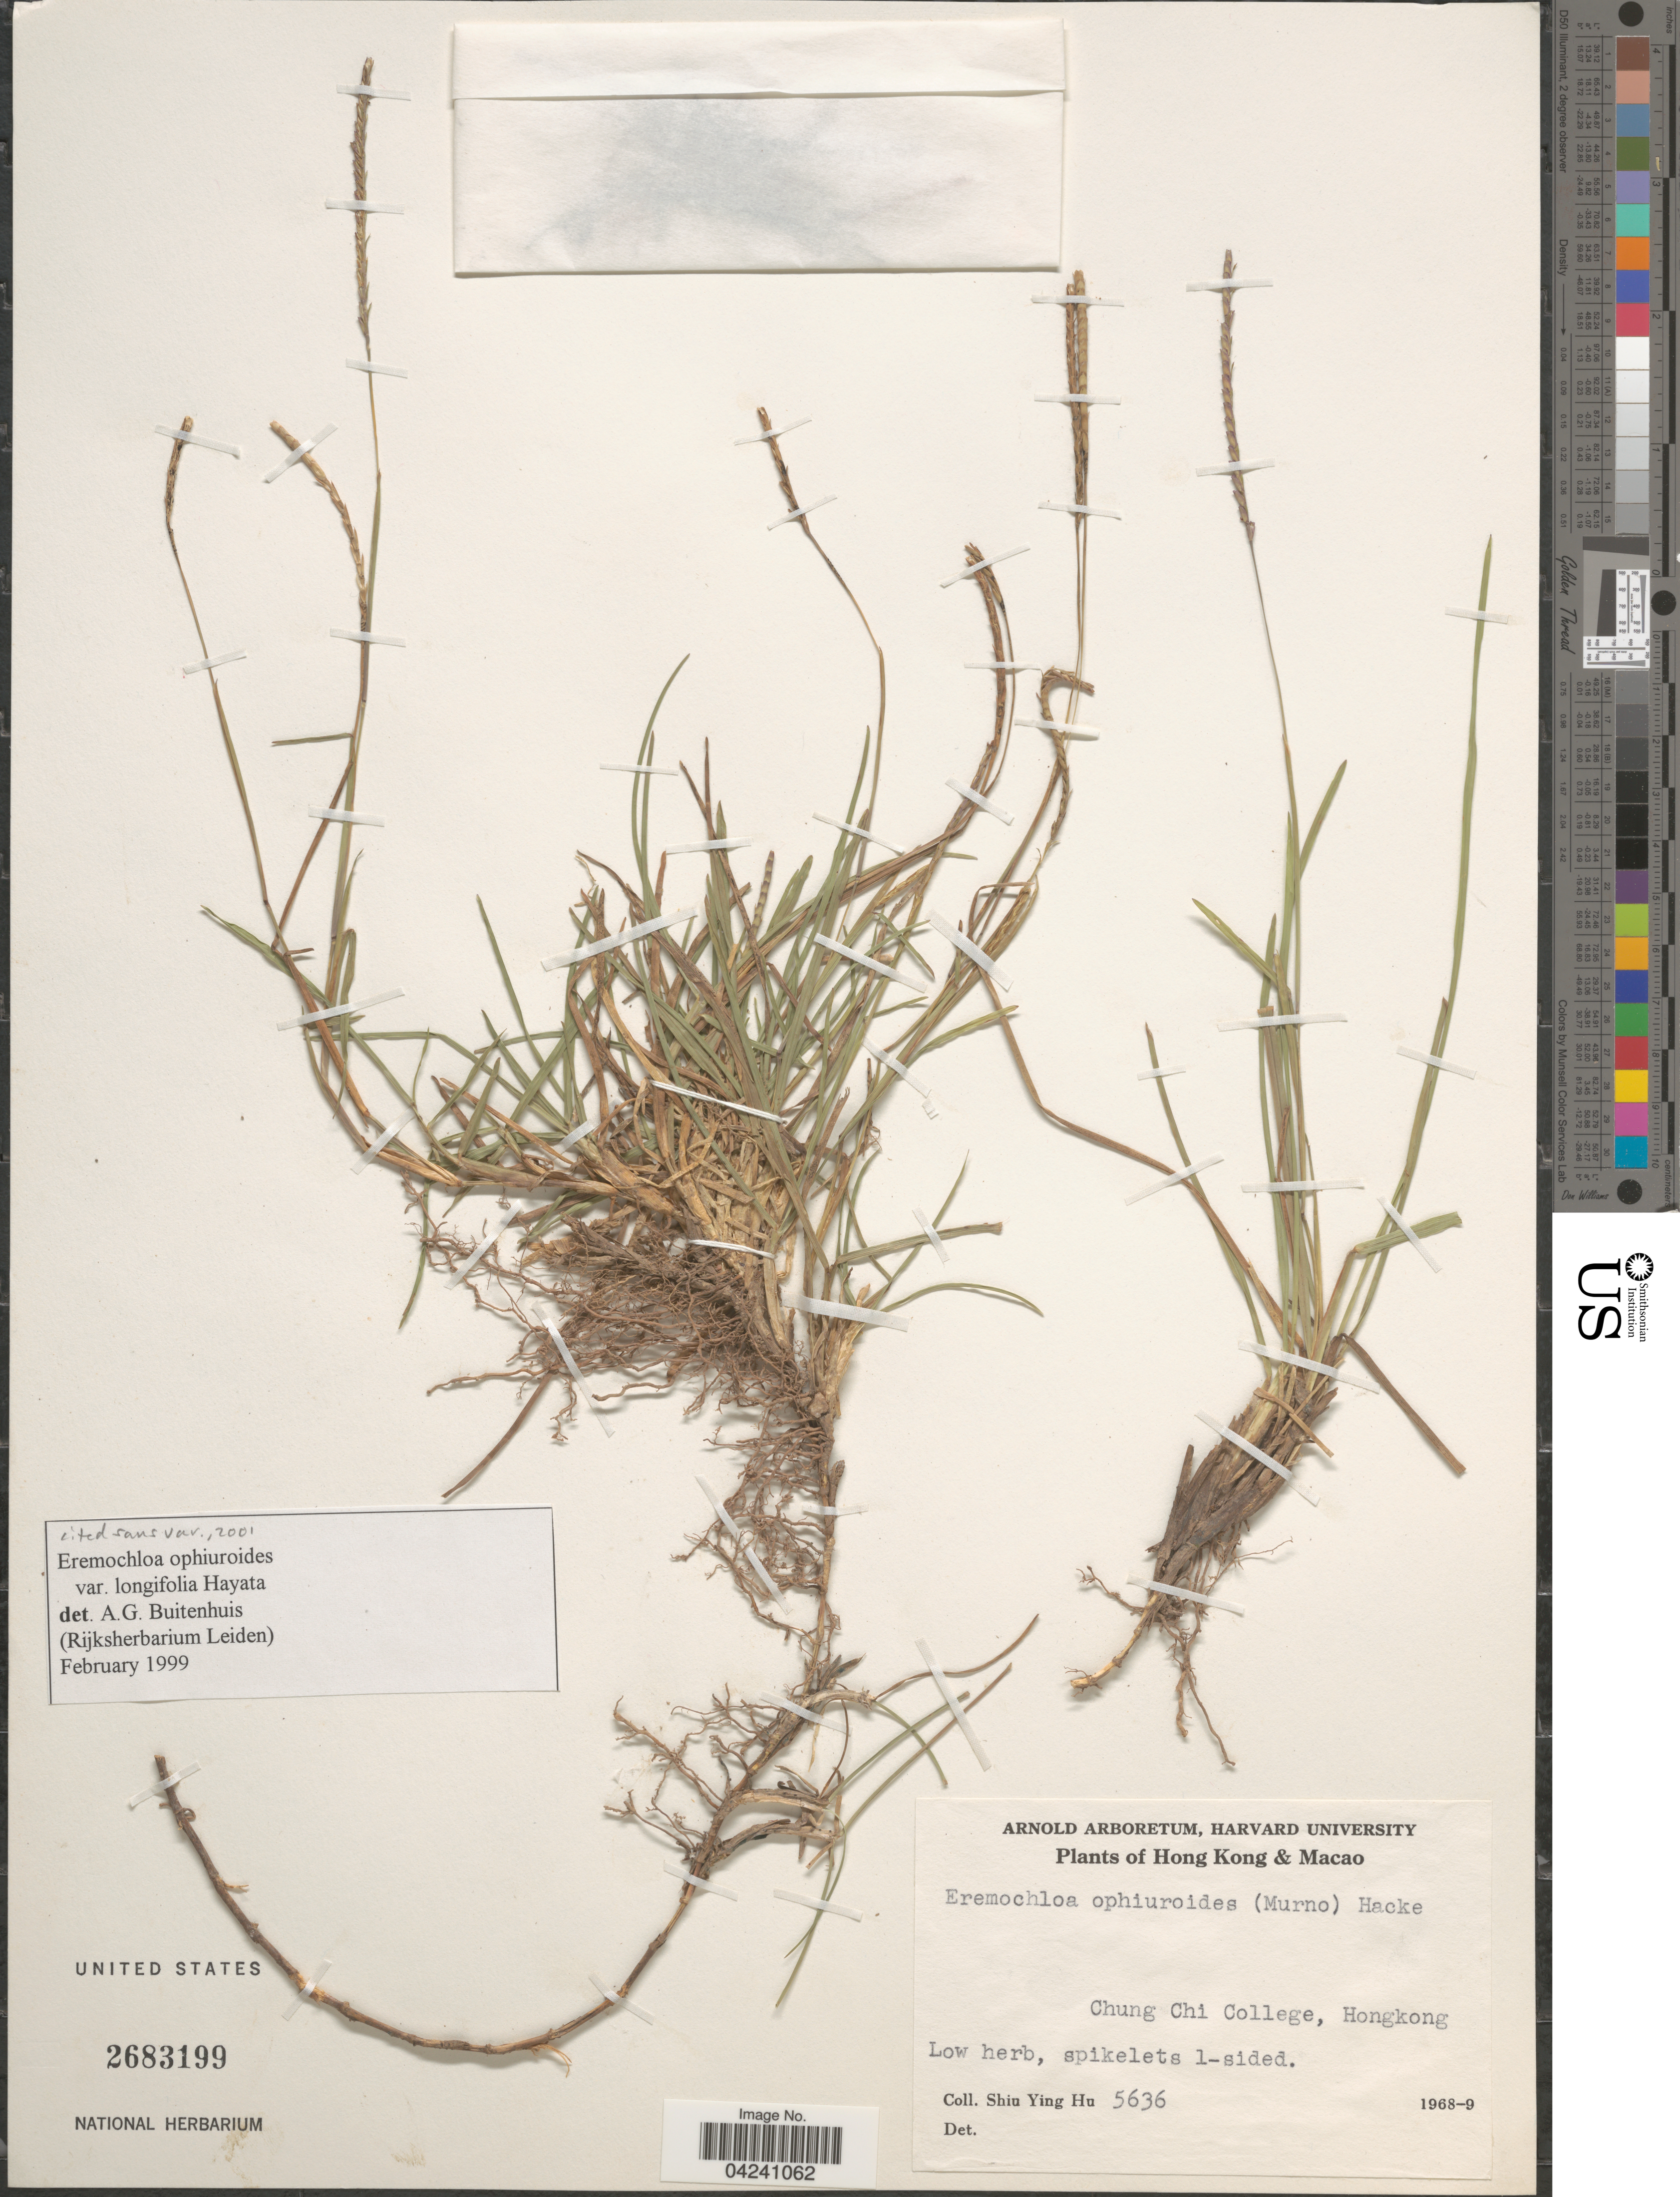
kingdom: Plantae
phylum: Tracheophyta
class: Liliopsida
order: Poales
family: Poaceae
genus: Eremochloa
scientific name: Eremochloa ophiuroides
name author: (Munro) Hack.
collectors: S. Y. Hu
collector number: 5636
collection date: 1968/1969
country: China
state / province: Hong Kong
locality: Hong Kong & Macao. Chung Chi College, Hongkong.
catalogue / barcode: US 2683199